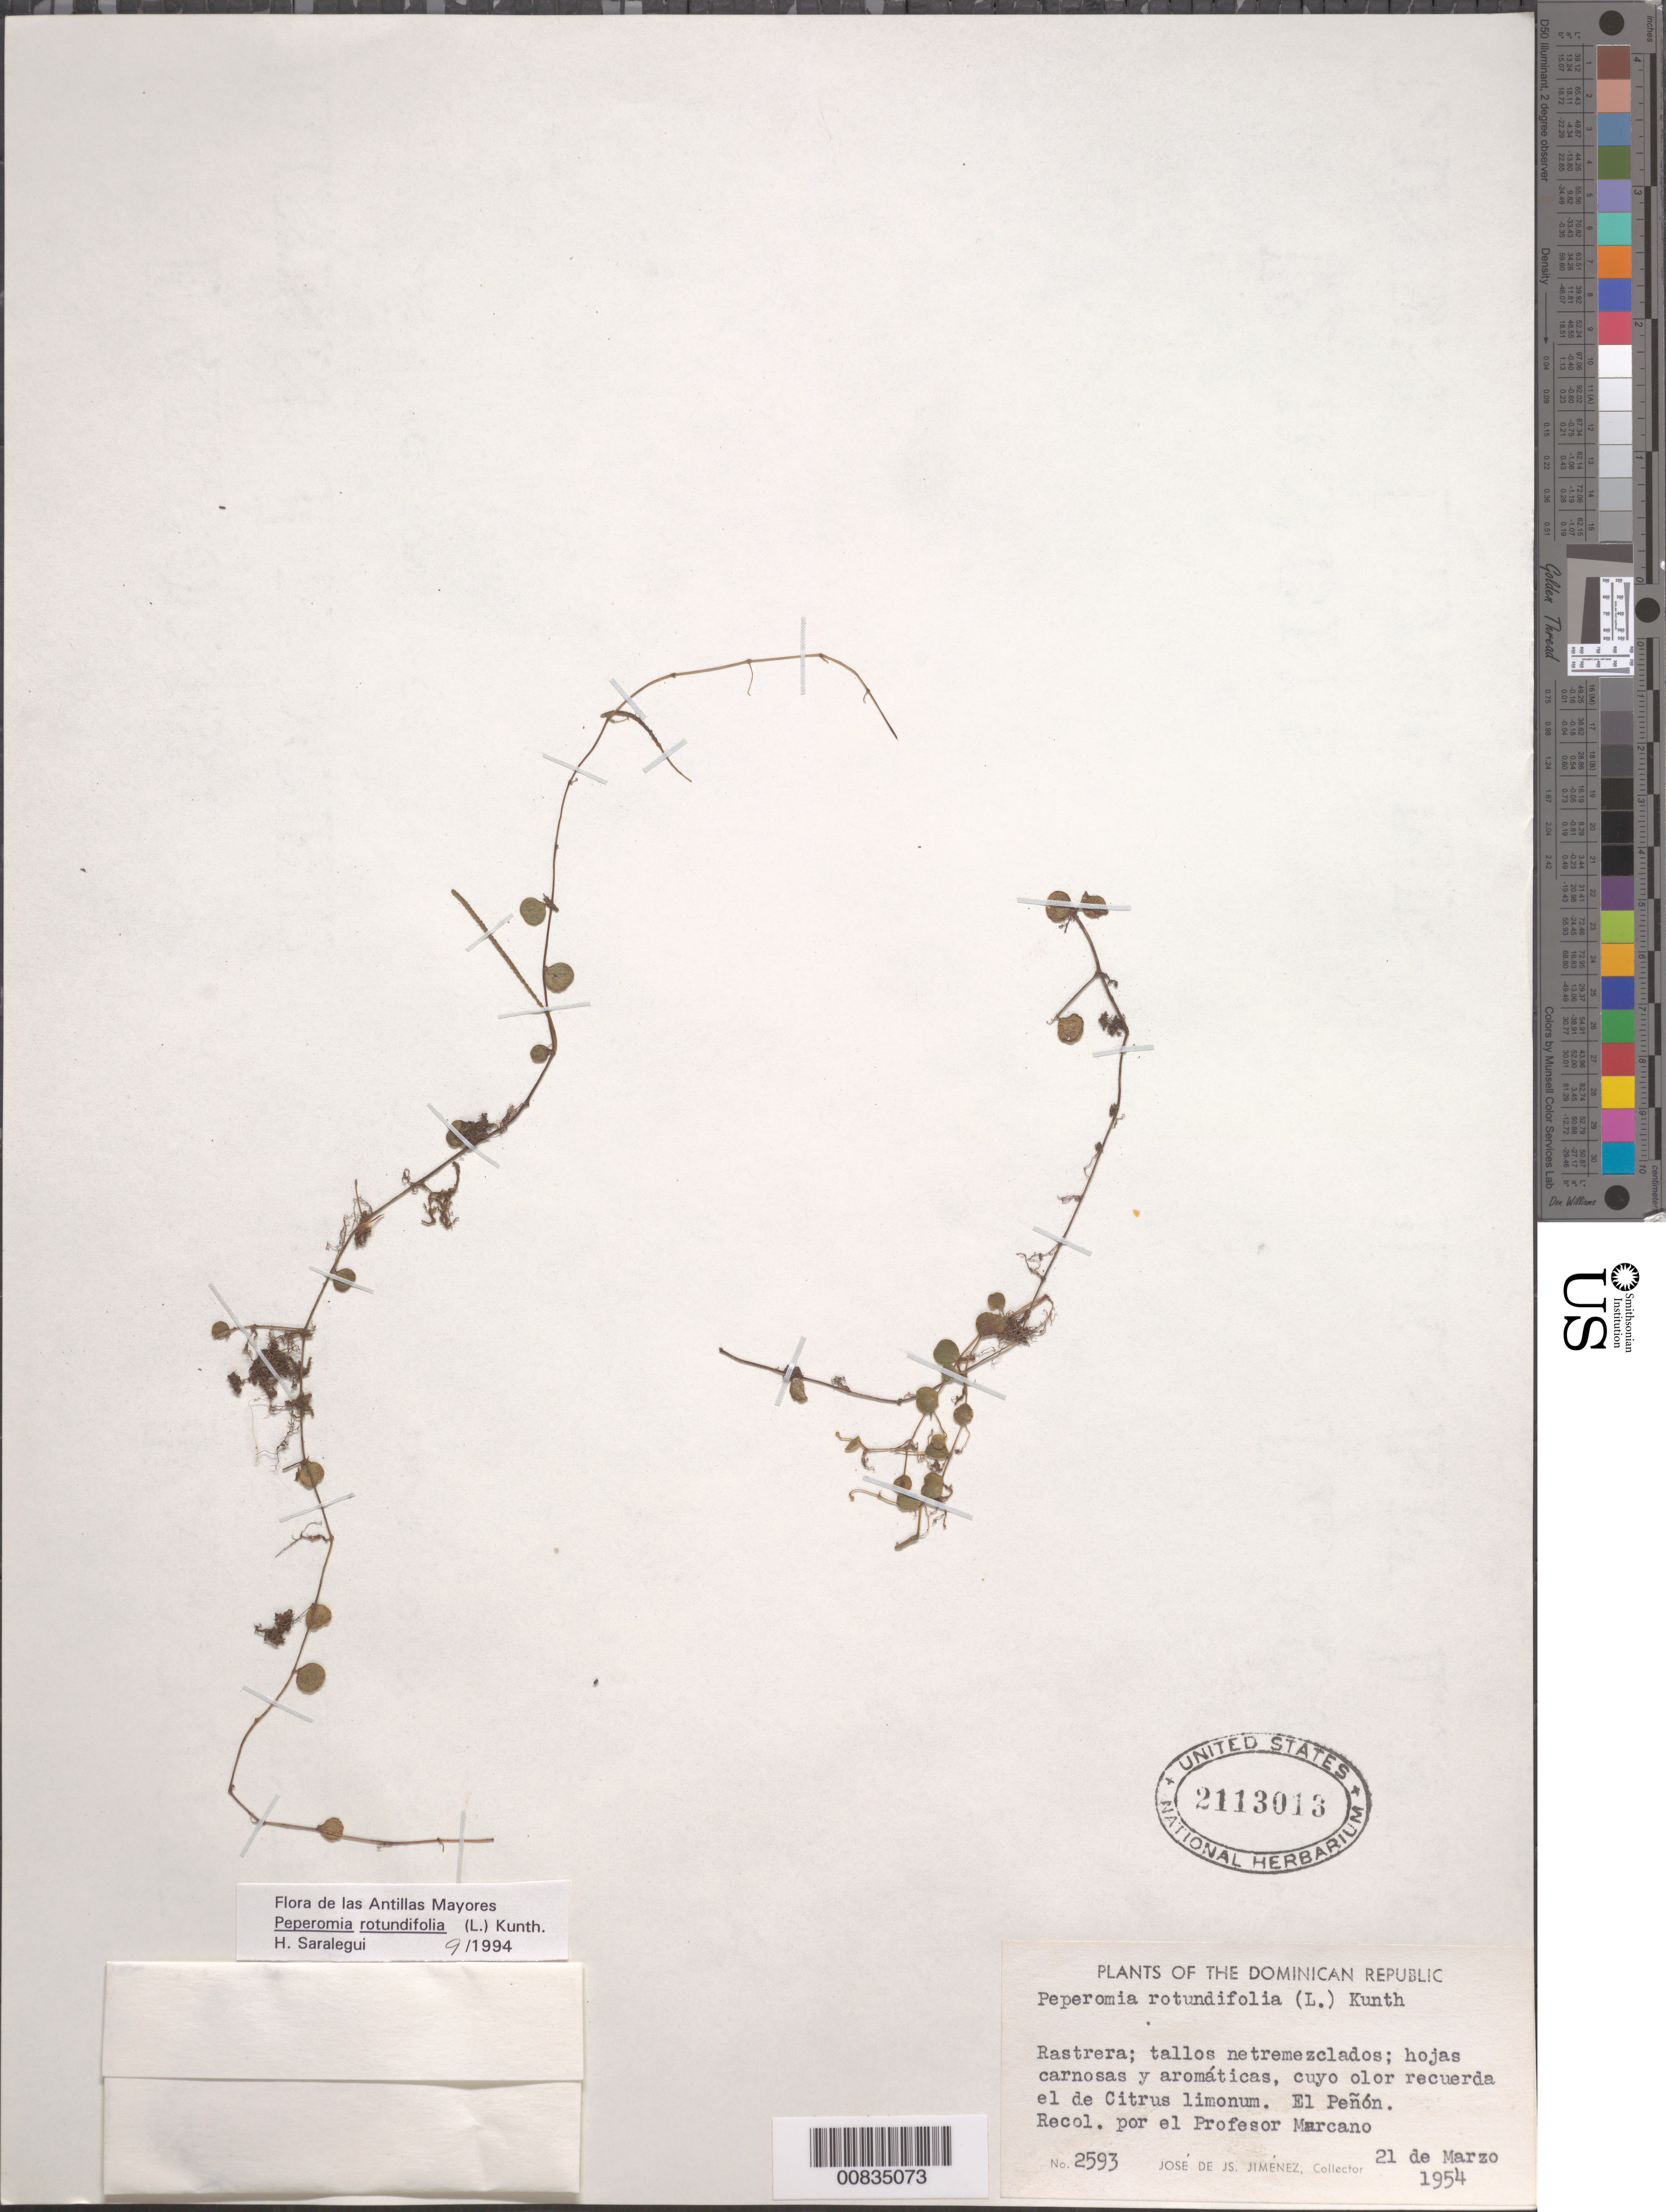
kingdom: Plantae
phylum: Tracheophyta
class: Magnoliopsida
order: Piperales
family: Piperaceae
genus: Peperomia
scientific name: Peperomia rotundifolia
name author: (L.) Kunth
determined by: Saralegui Boza, H., (HAJB), Jardin Botanico Nacional (Habana)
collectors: J. J. Jiménez & E. J. Marcano F.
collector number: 2593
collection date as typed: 21 Mar 1954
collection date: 1954-03-21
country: Dominican Republic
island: Hispaniola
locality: El Peñón.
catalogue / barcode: US 2113013